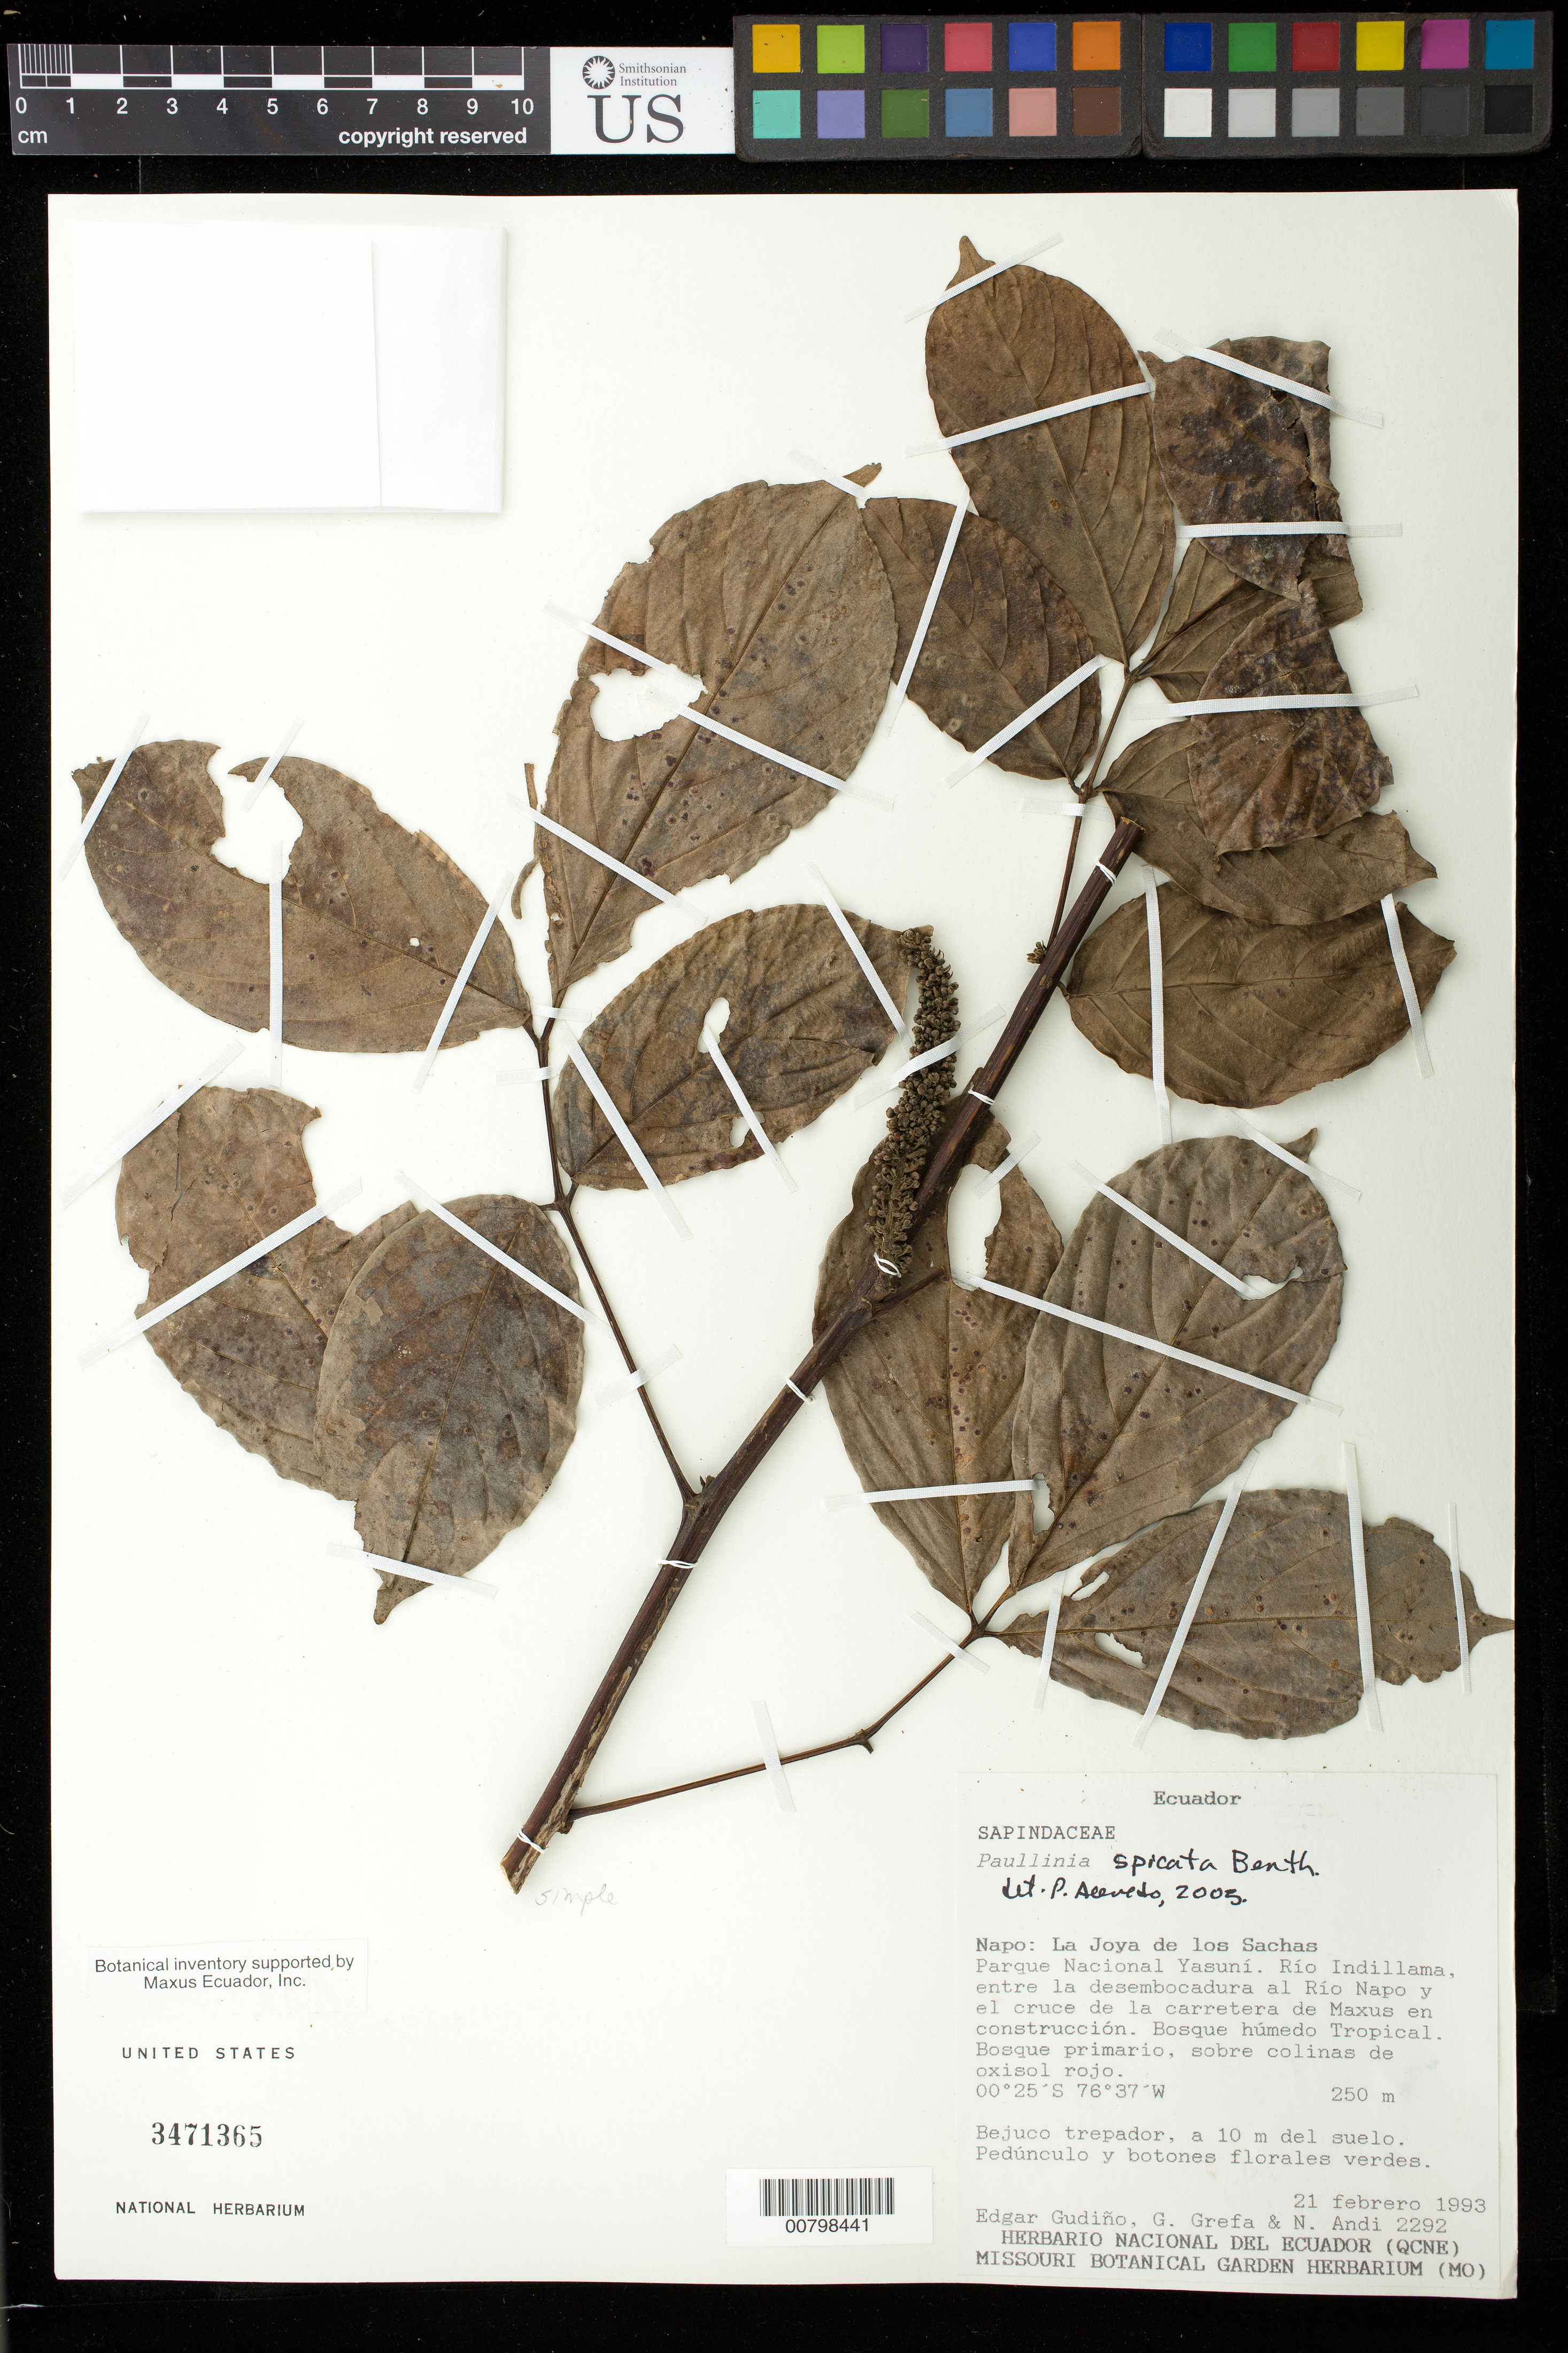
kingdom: Plantae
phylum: Tracheophyta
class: Magnoliopsida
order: Sapindales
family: Sapindaceae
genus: Paullinia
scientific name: Paullinia spicata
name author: Benth.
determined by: Acevedo-Rodríguez, P., (BOT), Smithsonian Institution - National Museum of Natural History (UNITED STATES)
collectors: E. Gudiño, G. Grefa & N. Andi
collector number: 2292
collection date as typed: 21 Feb 1993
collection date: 1993-02-21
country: Ecuador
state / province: Napo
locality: La Joya de los Sachas: Parque Nacional Yasuní. Rio Indillama, entre la desembocadura al Rio Napo y el cruce de la carretera de Maxus en construcción.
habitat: Bosque húmedo tropical. Bosque primario, sobre collinas de oxisol rojo.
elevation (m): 250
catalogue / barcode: US 3471365